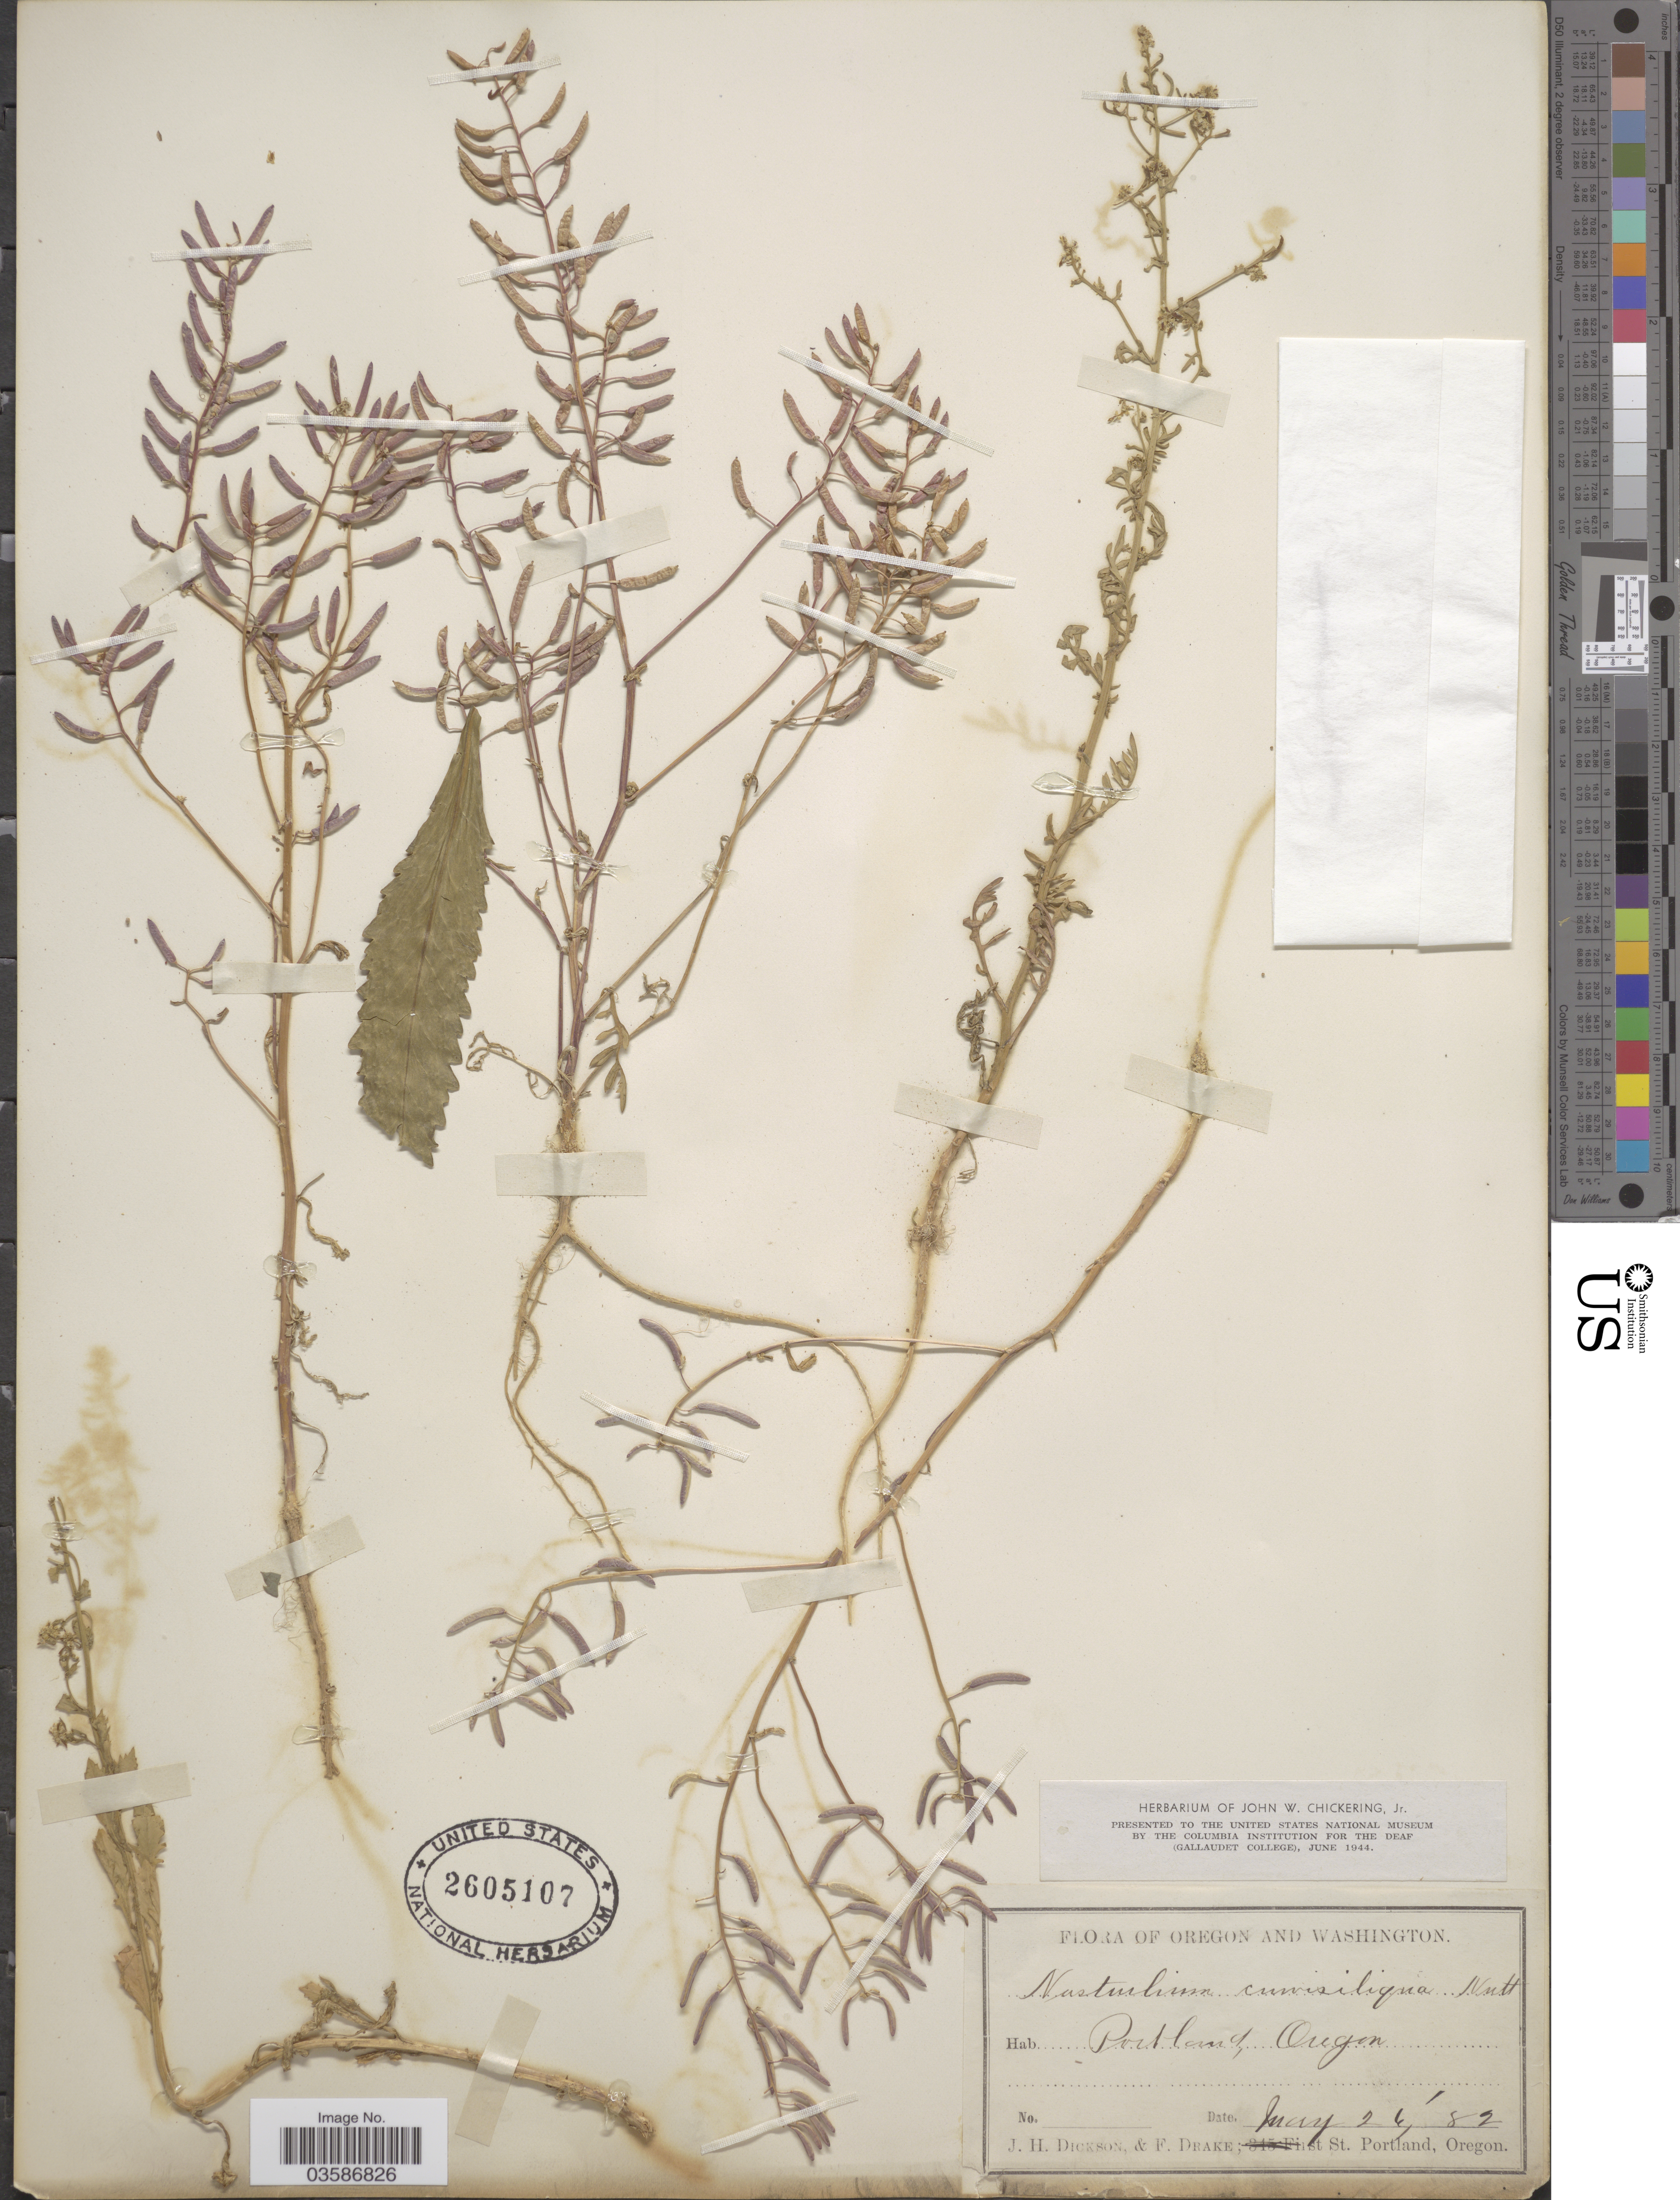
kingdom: Plantae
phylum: Tracheophyta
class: Magnoliopsida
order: Brassicales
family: Brassicaceae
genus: Rorippa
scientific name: Rorippa curvisiliqua var. curvisiliqua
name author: (Hook.) Bessey ex Britton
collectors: J. Dickson & F. Drake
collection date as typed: Transcribed d/m/y: 24/5/82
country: United States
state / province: Oregon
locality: Portland.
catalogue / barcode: US 2605107